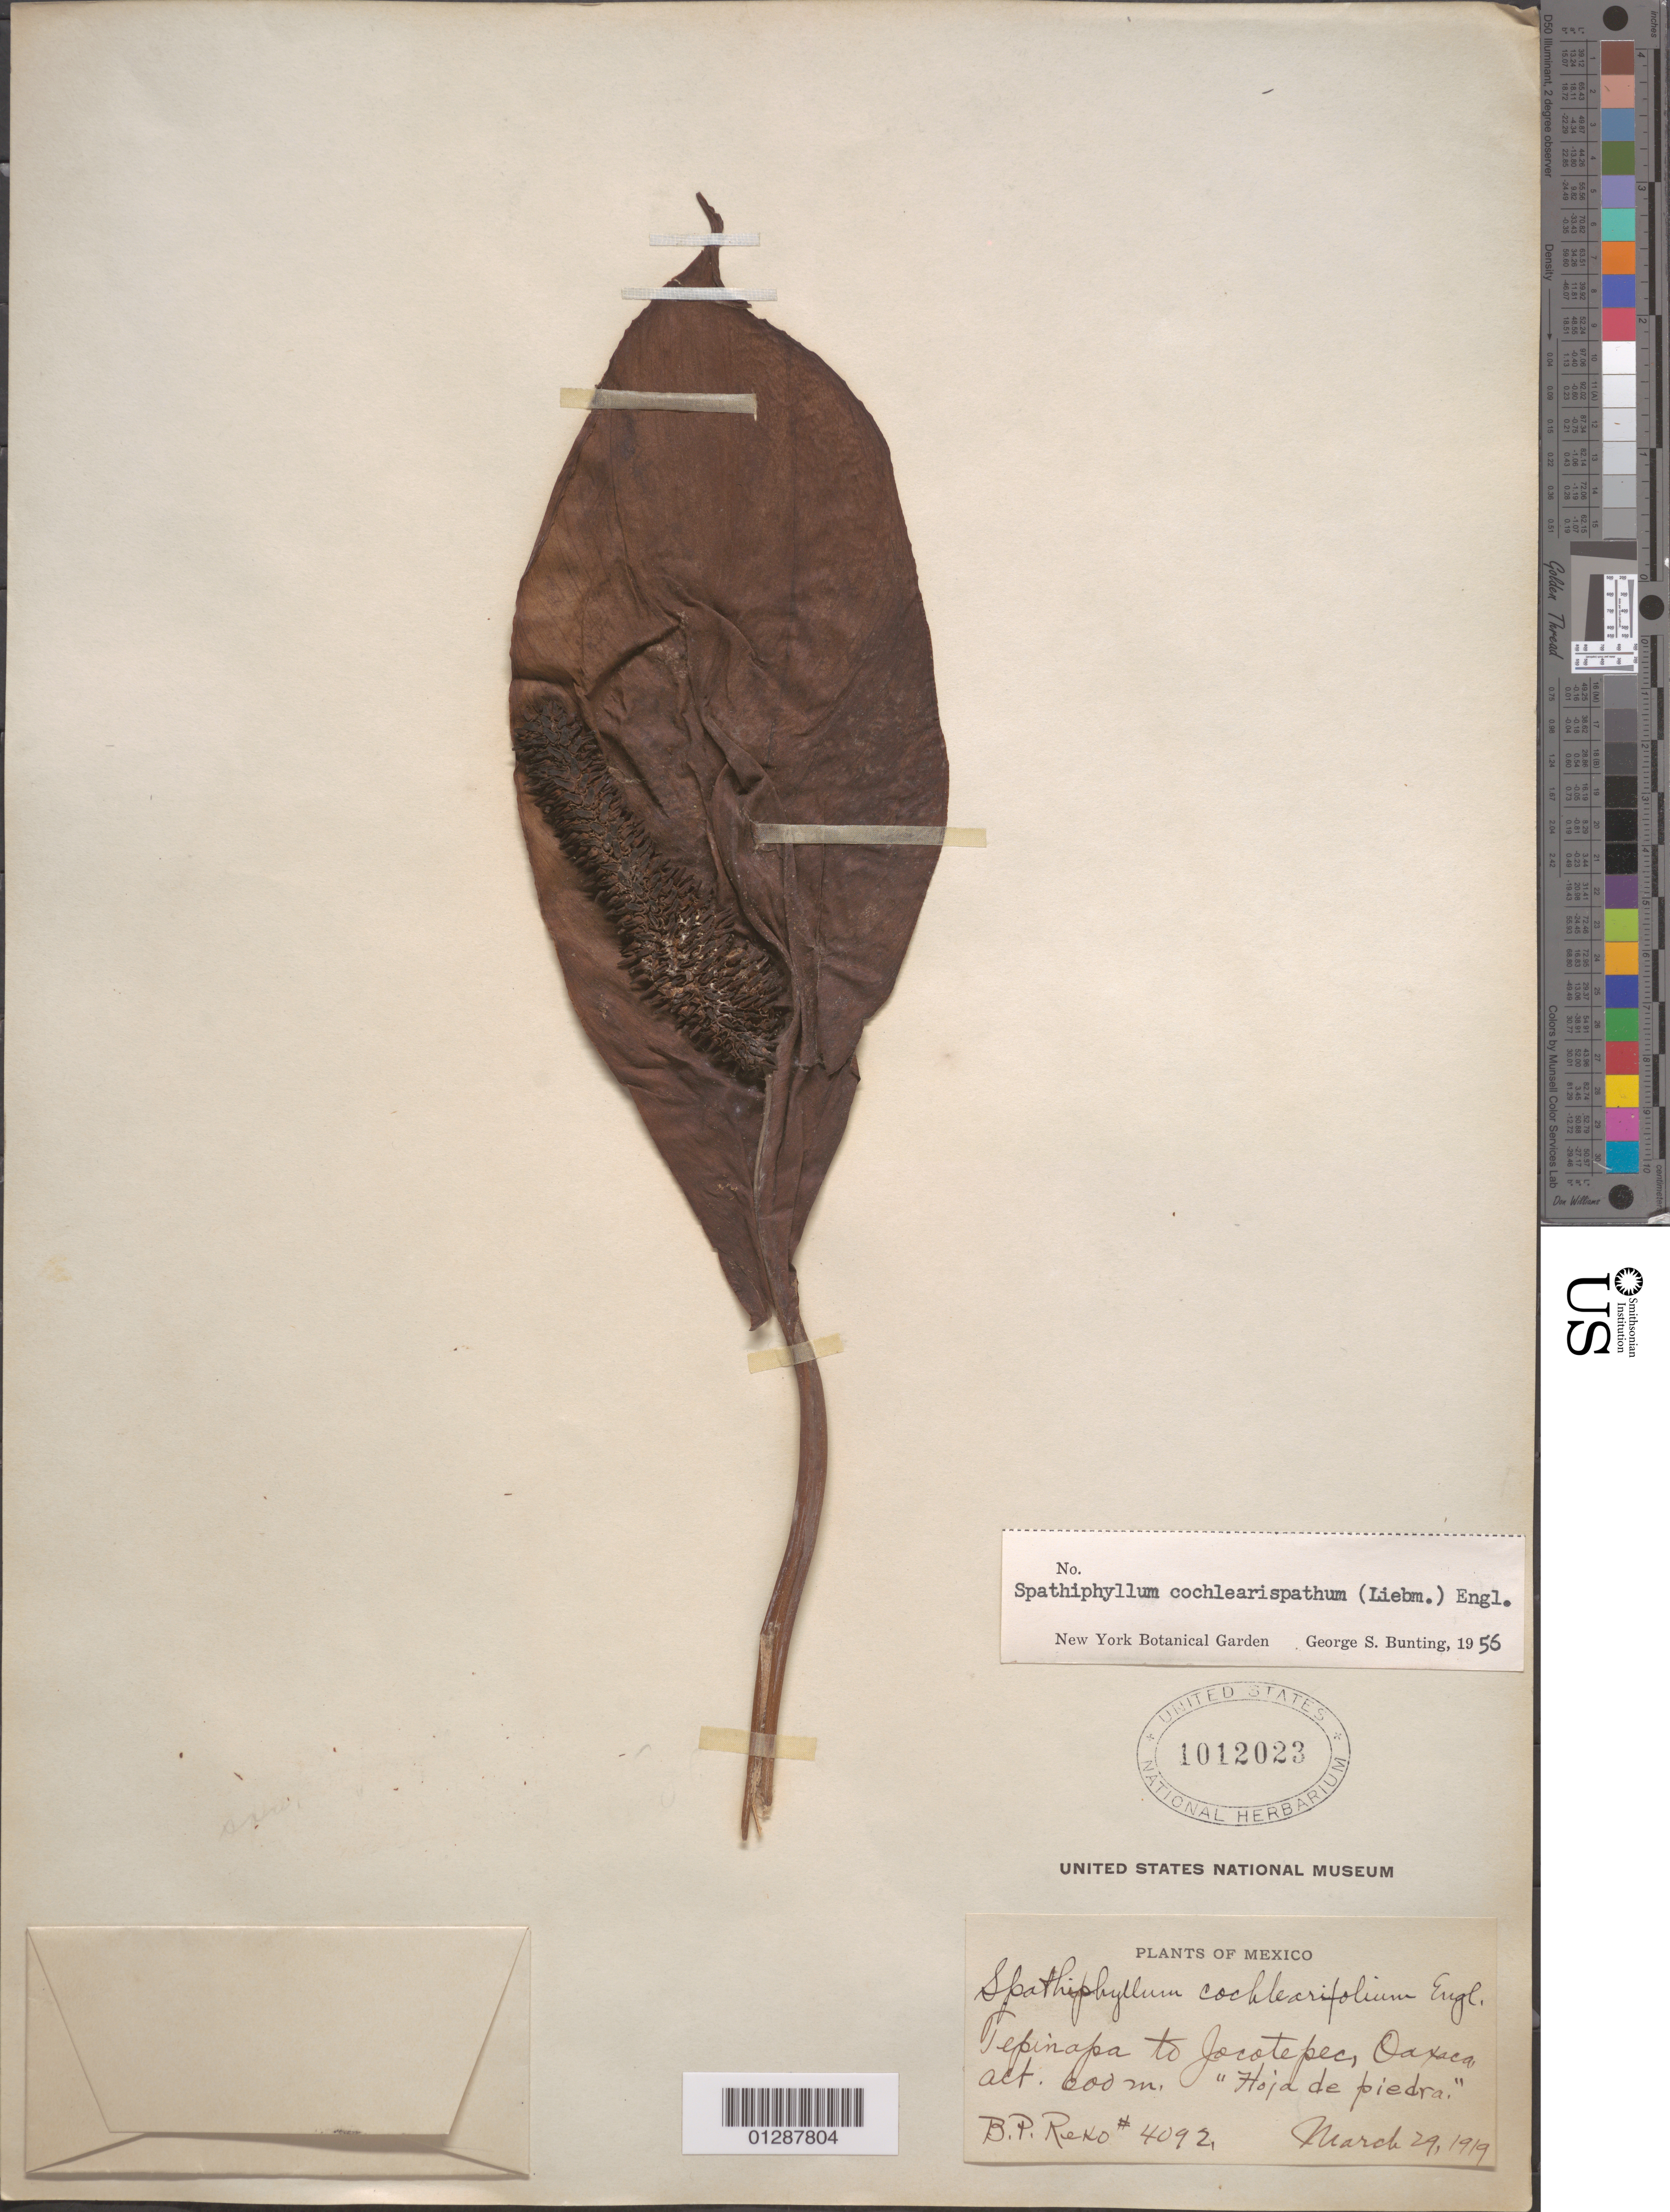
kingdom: Plantae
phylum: Tracheophyta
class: Liliopsida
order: Alismatales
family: Araceae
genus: Spathiphyllum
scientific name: Spathiphyllum cochlearispathum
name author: (Liebm.) Engl.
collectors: B. P. Reko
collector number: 4092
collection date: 1919-03-29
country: Mexico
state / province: Oaxaca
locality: Tepinapa to Jocotepec.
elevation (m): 600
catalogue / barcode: US 1012023